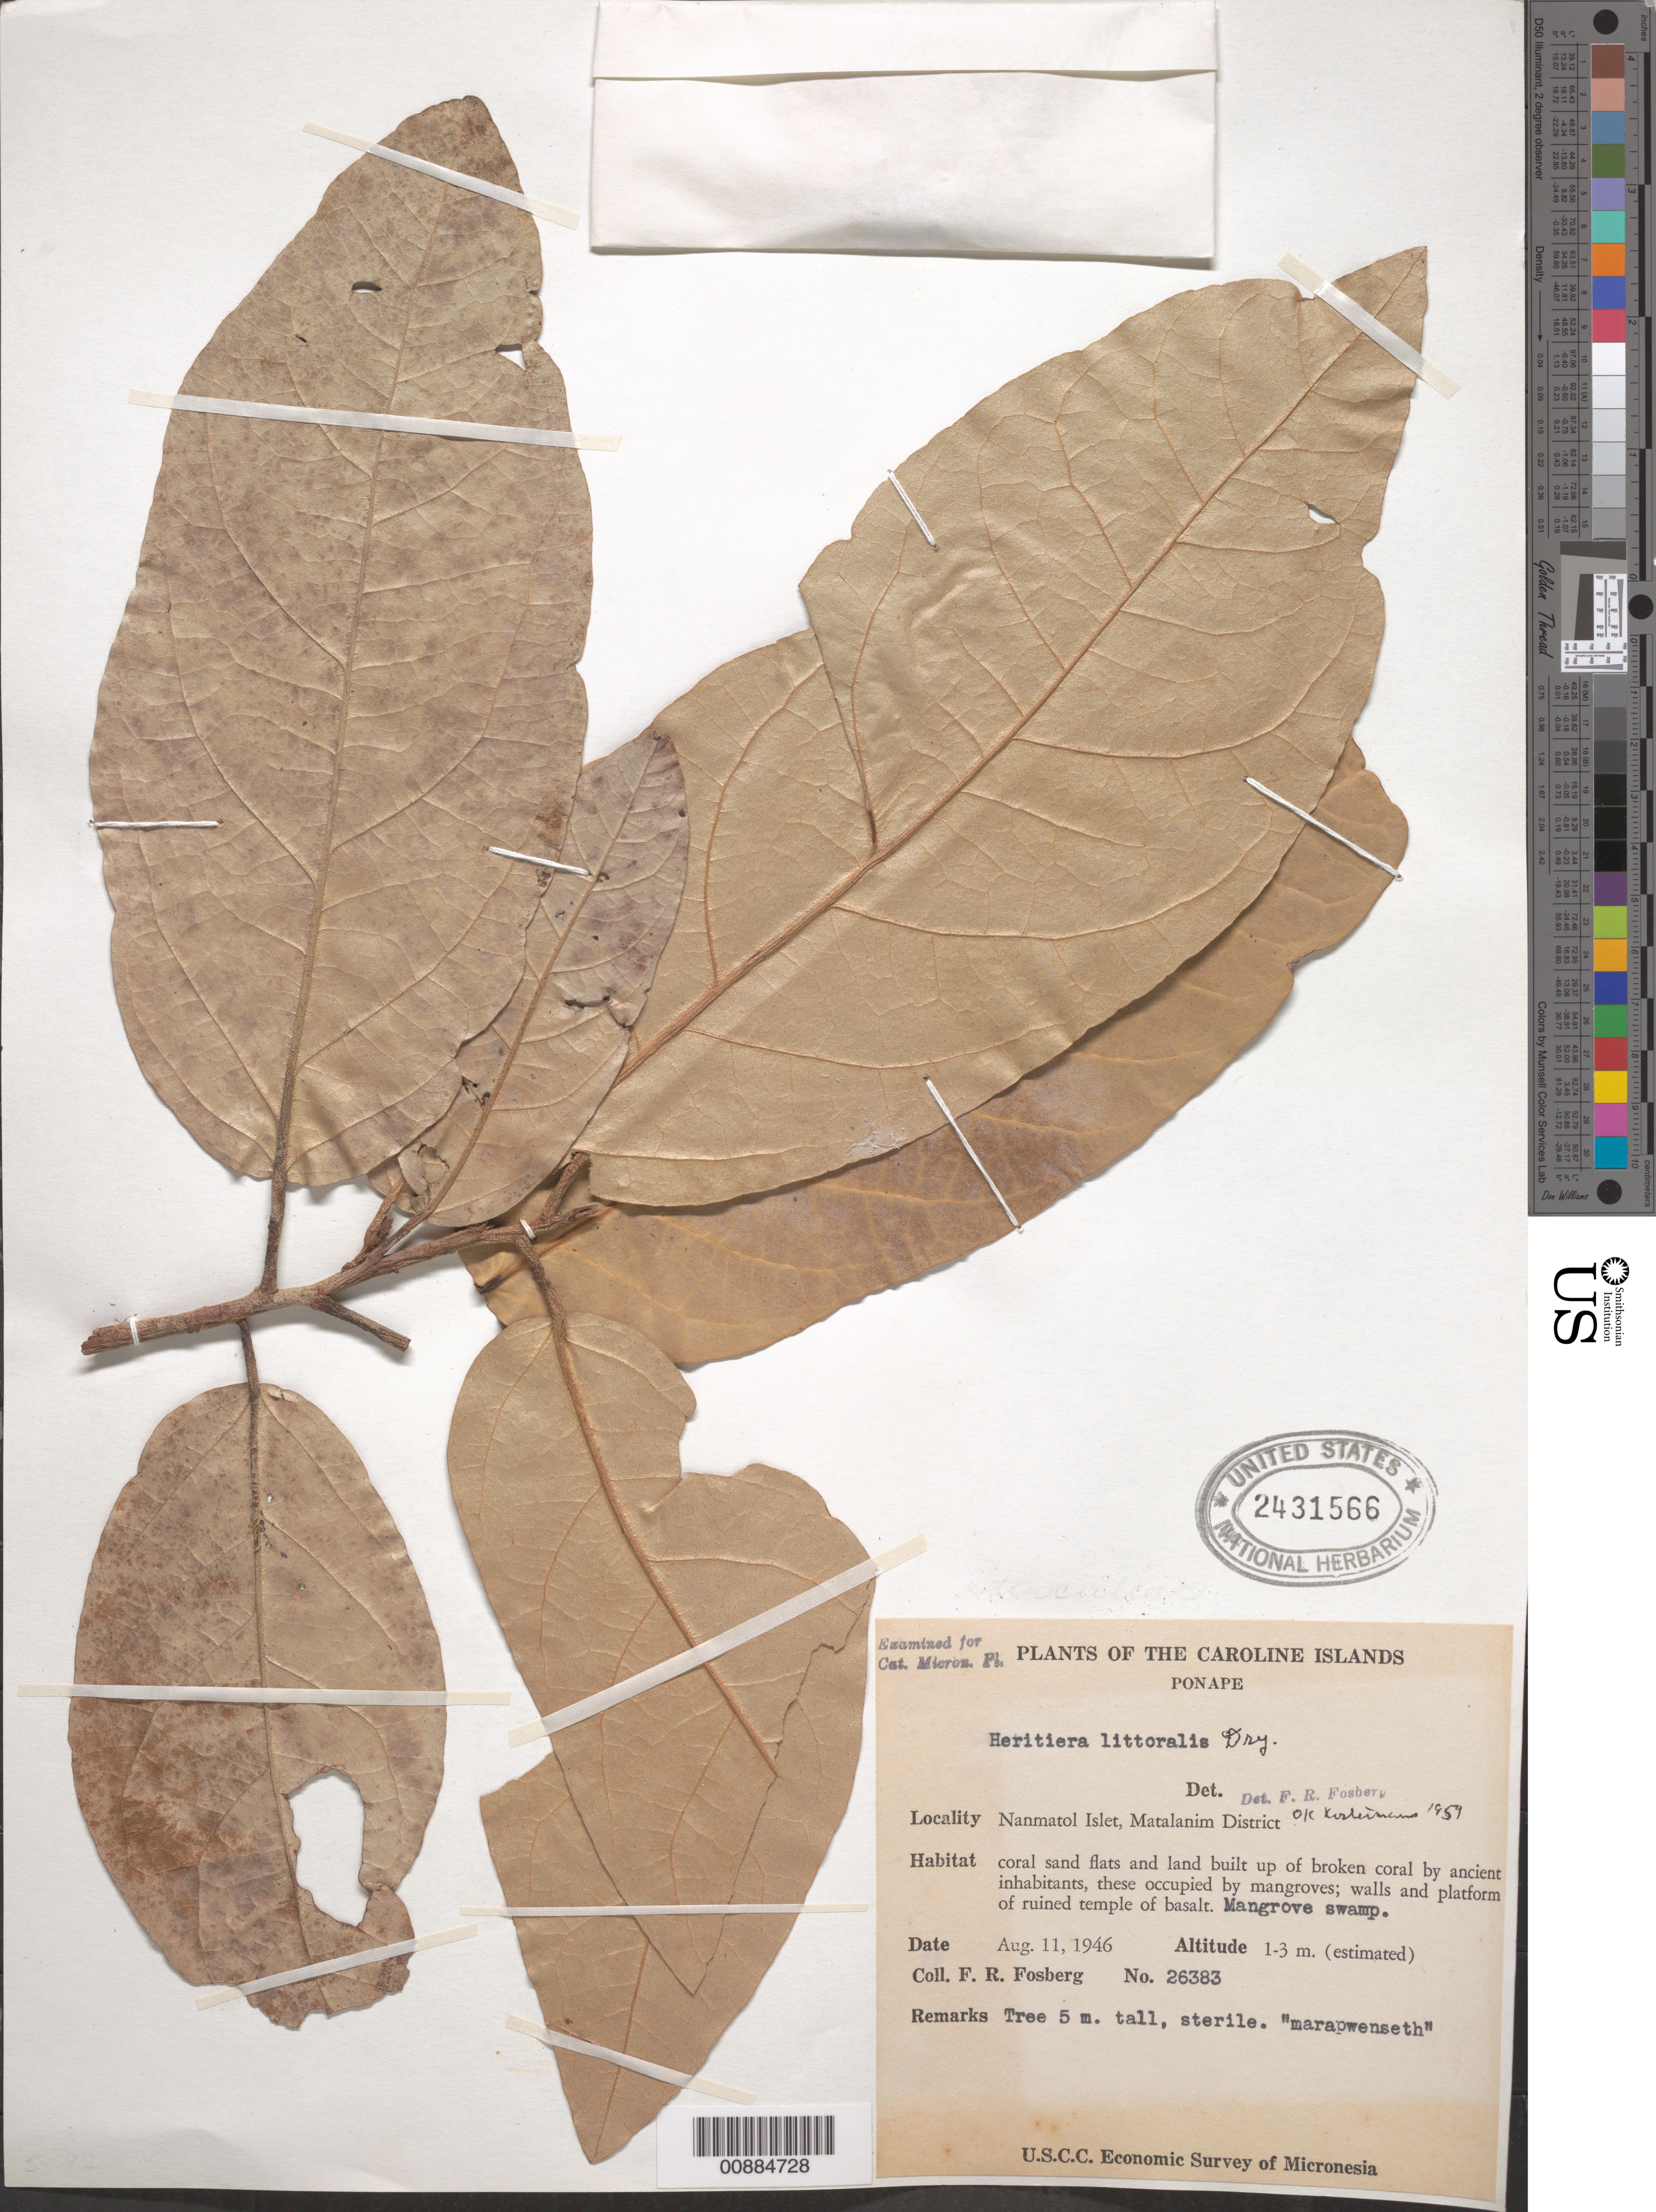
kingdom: Plantae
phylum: Tracheophyta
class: Magnoliopsida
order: Malvales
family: Malvaceae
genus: Heritiera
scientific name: Heritiera littoralis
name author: Aiton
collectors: F. R. Fosberg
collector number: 26383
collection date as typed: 11 Aug 1946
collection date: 1946-08-11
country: Micronesia, Federated States of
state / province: Pohnpei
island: Nanmatol Atoll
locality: Matalanim Dist., Nanmatol Islet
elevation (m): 1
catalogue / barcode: US 2431566